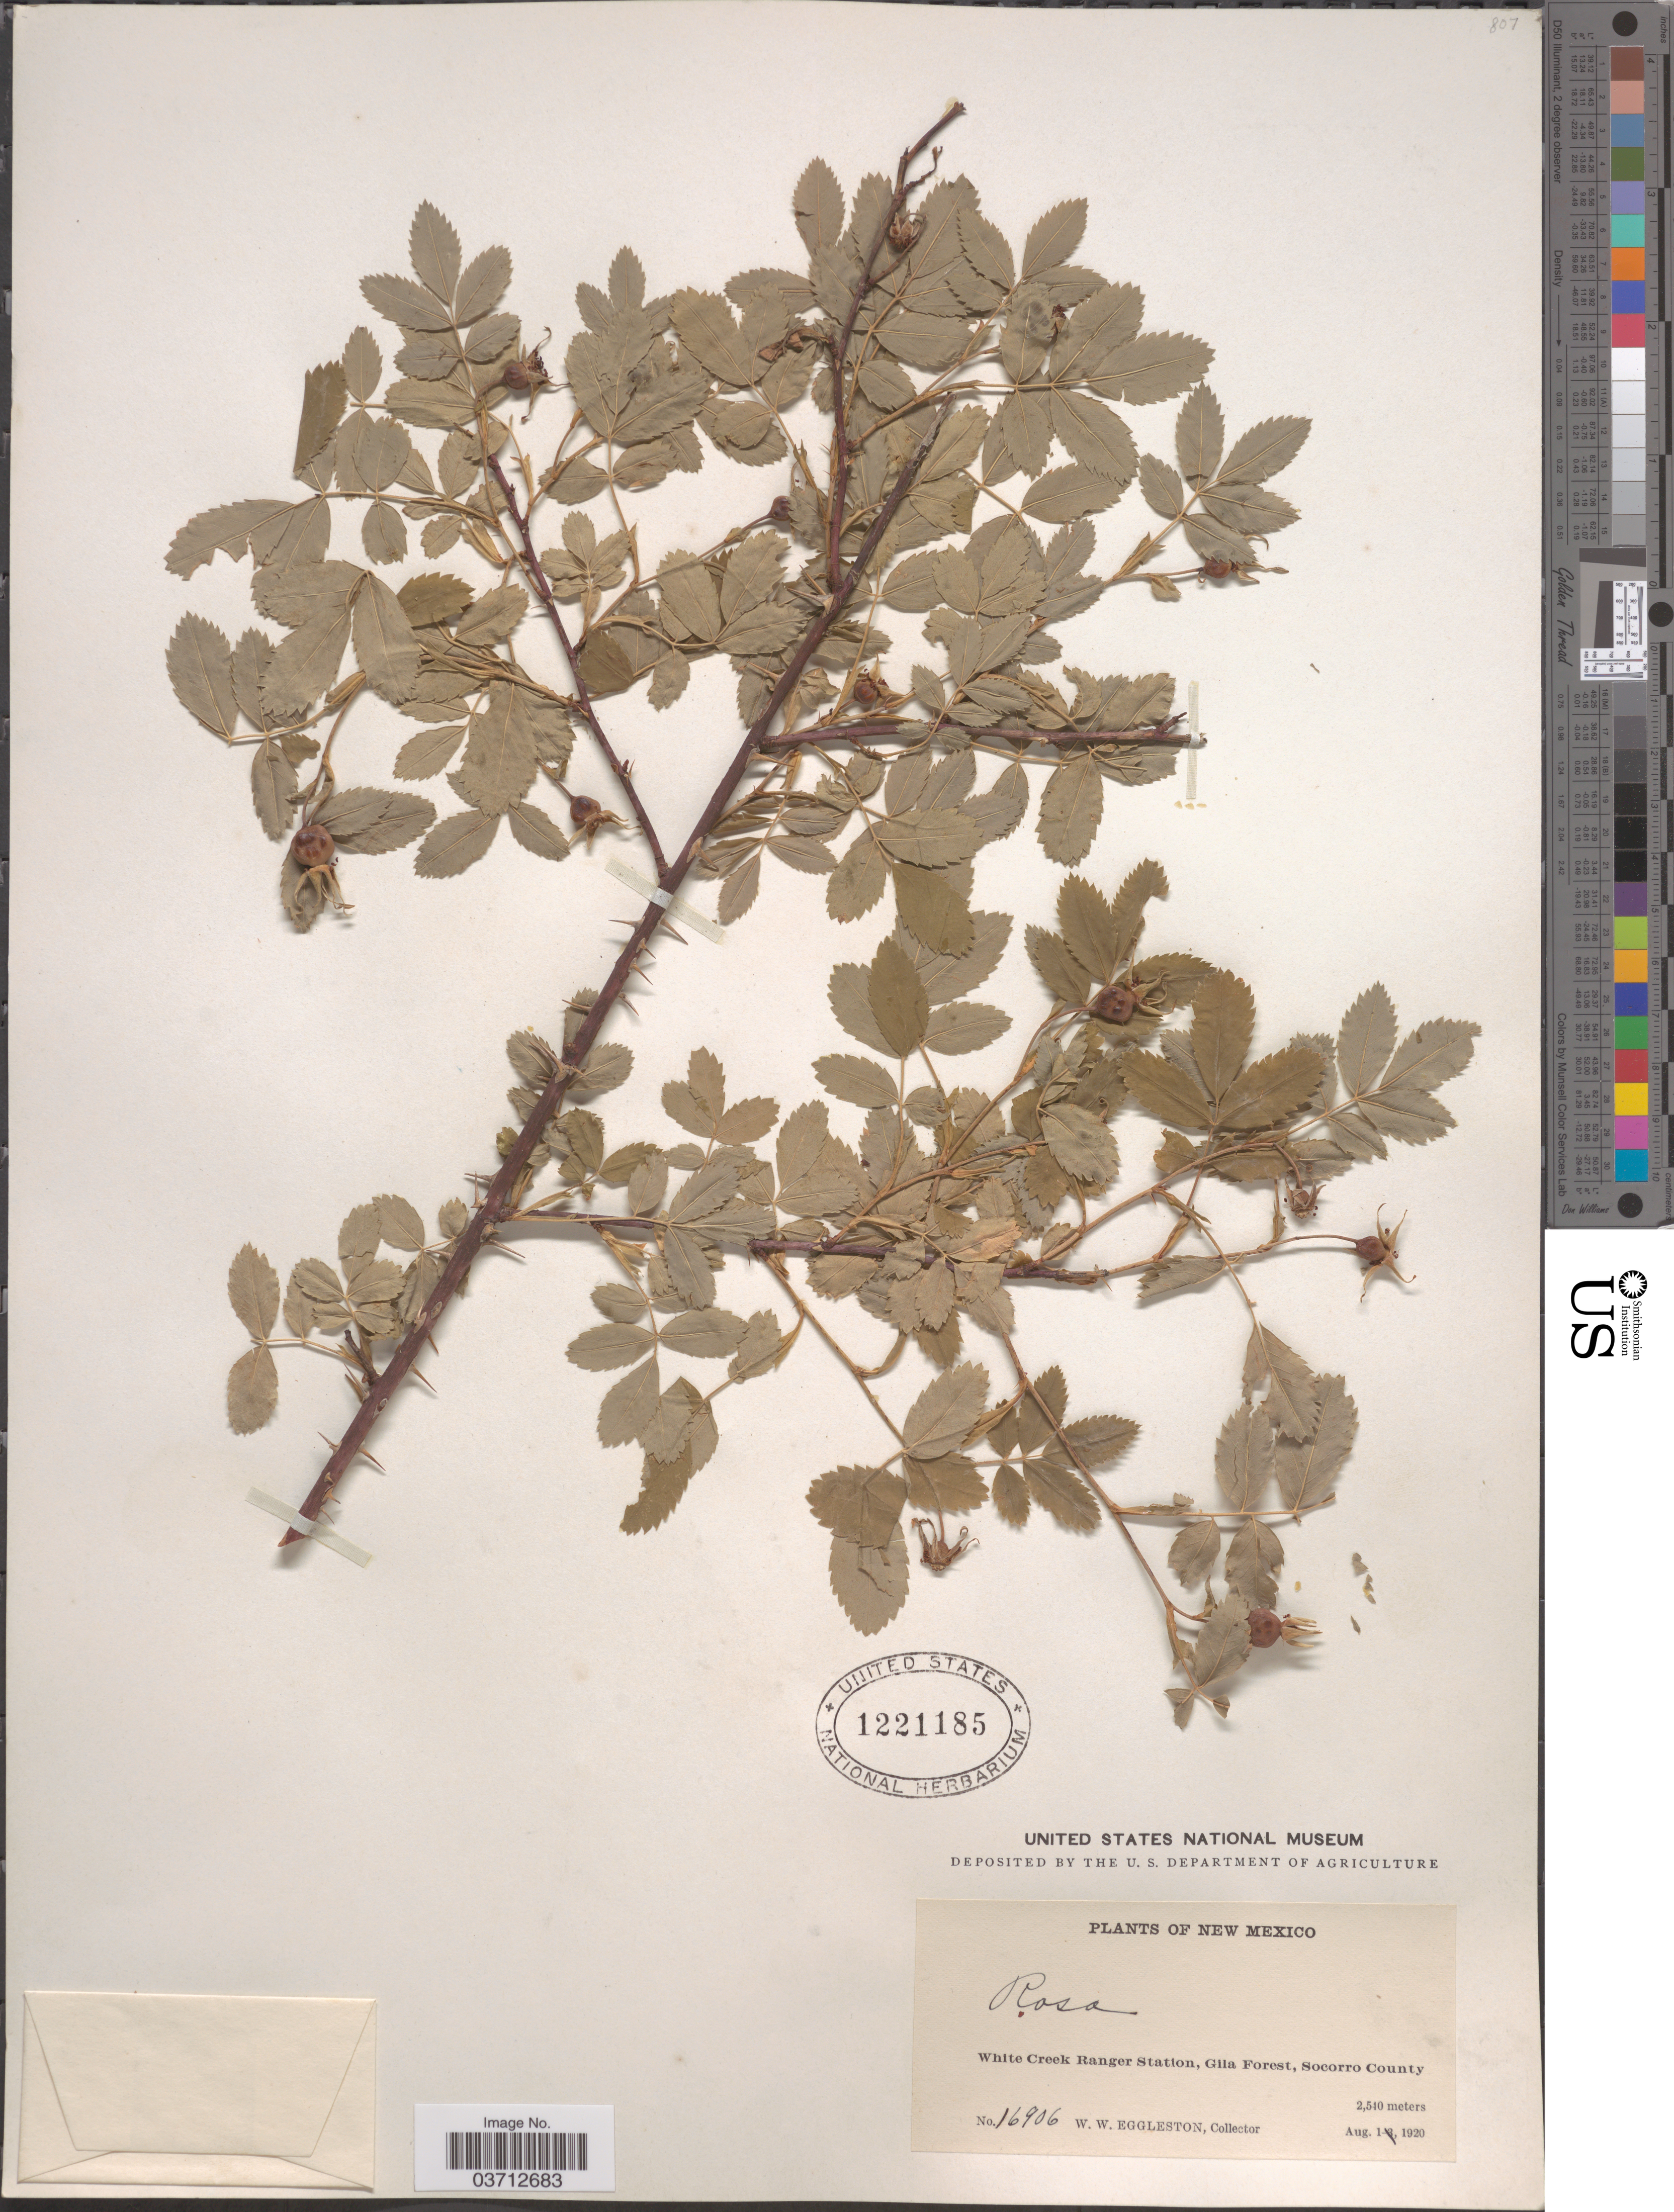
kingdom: Plantae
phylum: Tracheophyta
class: Magnoliopsida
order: Rosales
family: Rosaceae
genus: Rosa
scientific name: Rosa sp.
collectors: W. W. Eggleston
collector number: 16906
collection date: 1920-08-01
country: United States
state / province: New Mexico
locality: White Creek Ranger Station, Gila Forest, Socorro County.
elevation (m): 2540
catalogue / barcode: US 1221185